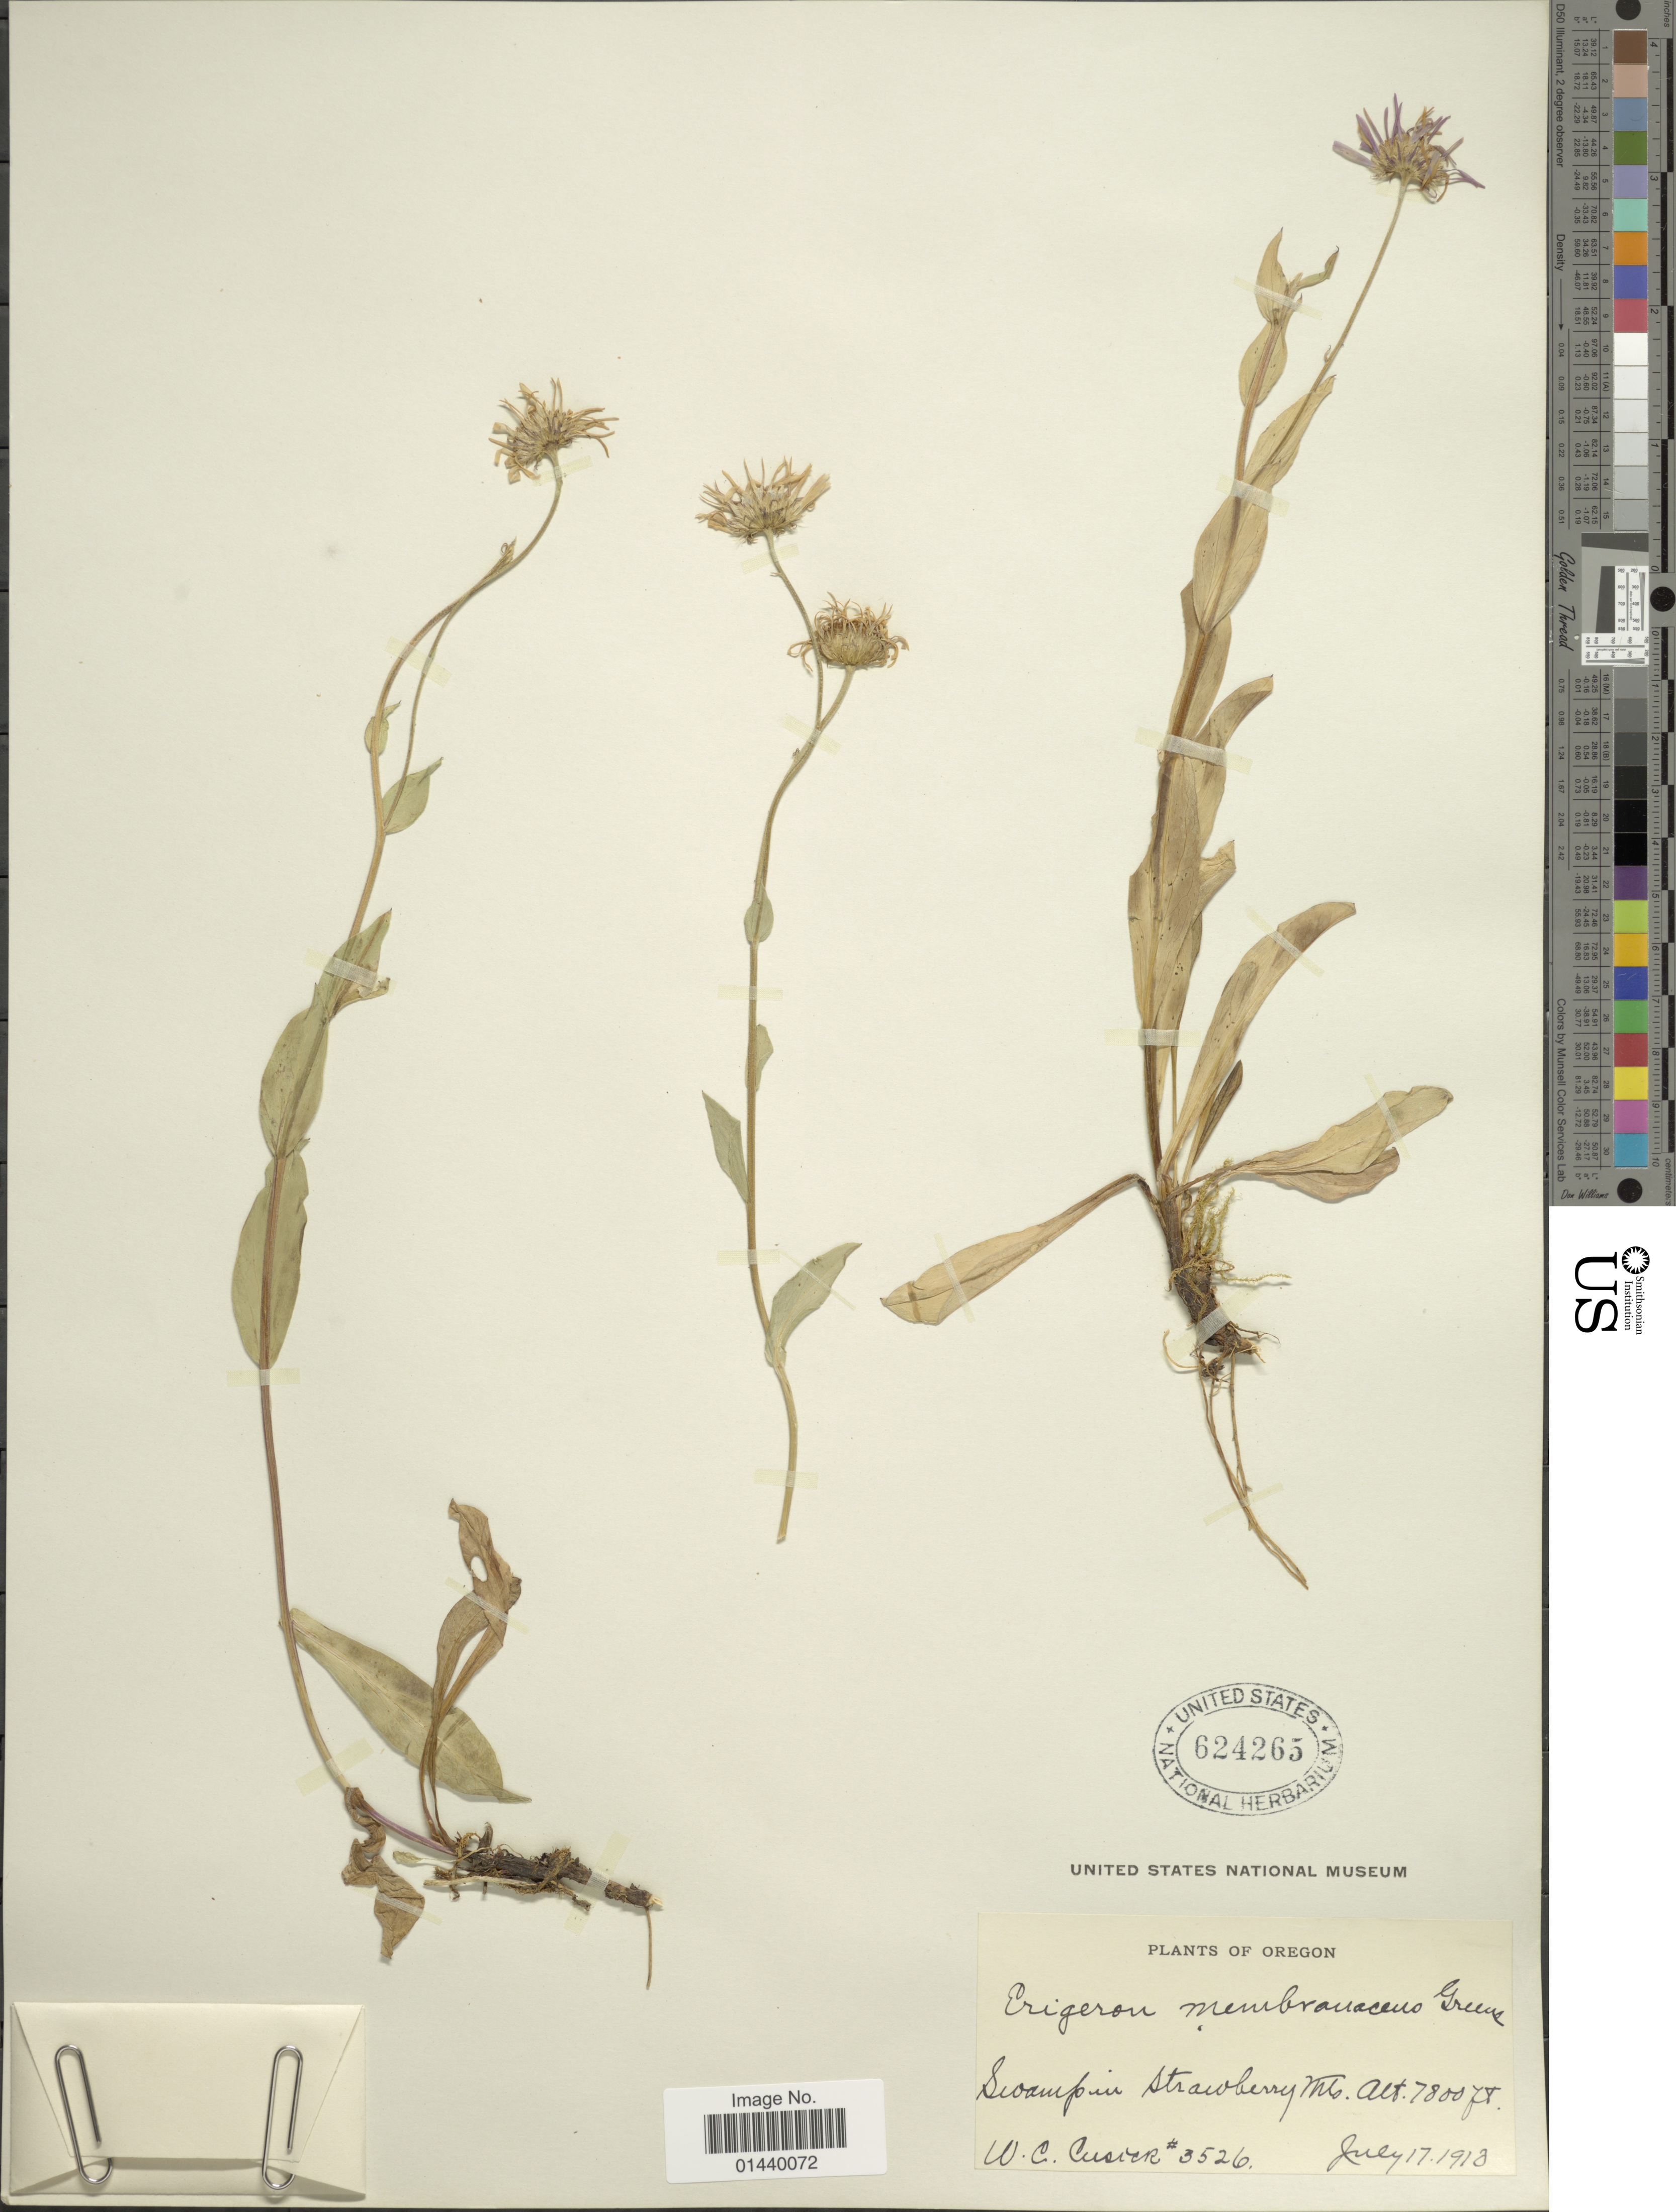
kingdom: Plantae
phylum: Tracheophyta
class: Magnoliopsida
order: Asterales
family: Asteraceae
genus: Erigeron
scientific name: Erigeron salsuginosus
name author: (Richardson ex R. Br.) A. Gray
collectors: W. C. Cusick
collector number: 3526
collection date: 1916-07-17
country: United States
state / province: Oregon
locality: Swamp in Strawberry Mts.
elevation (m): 2377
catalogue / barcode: US 624265